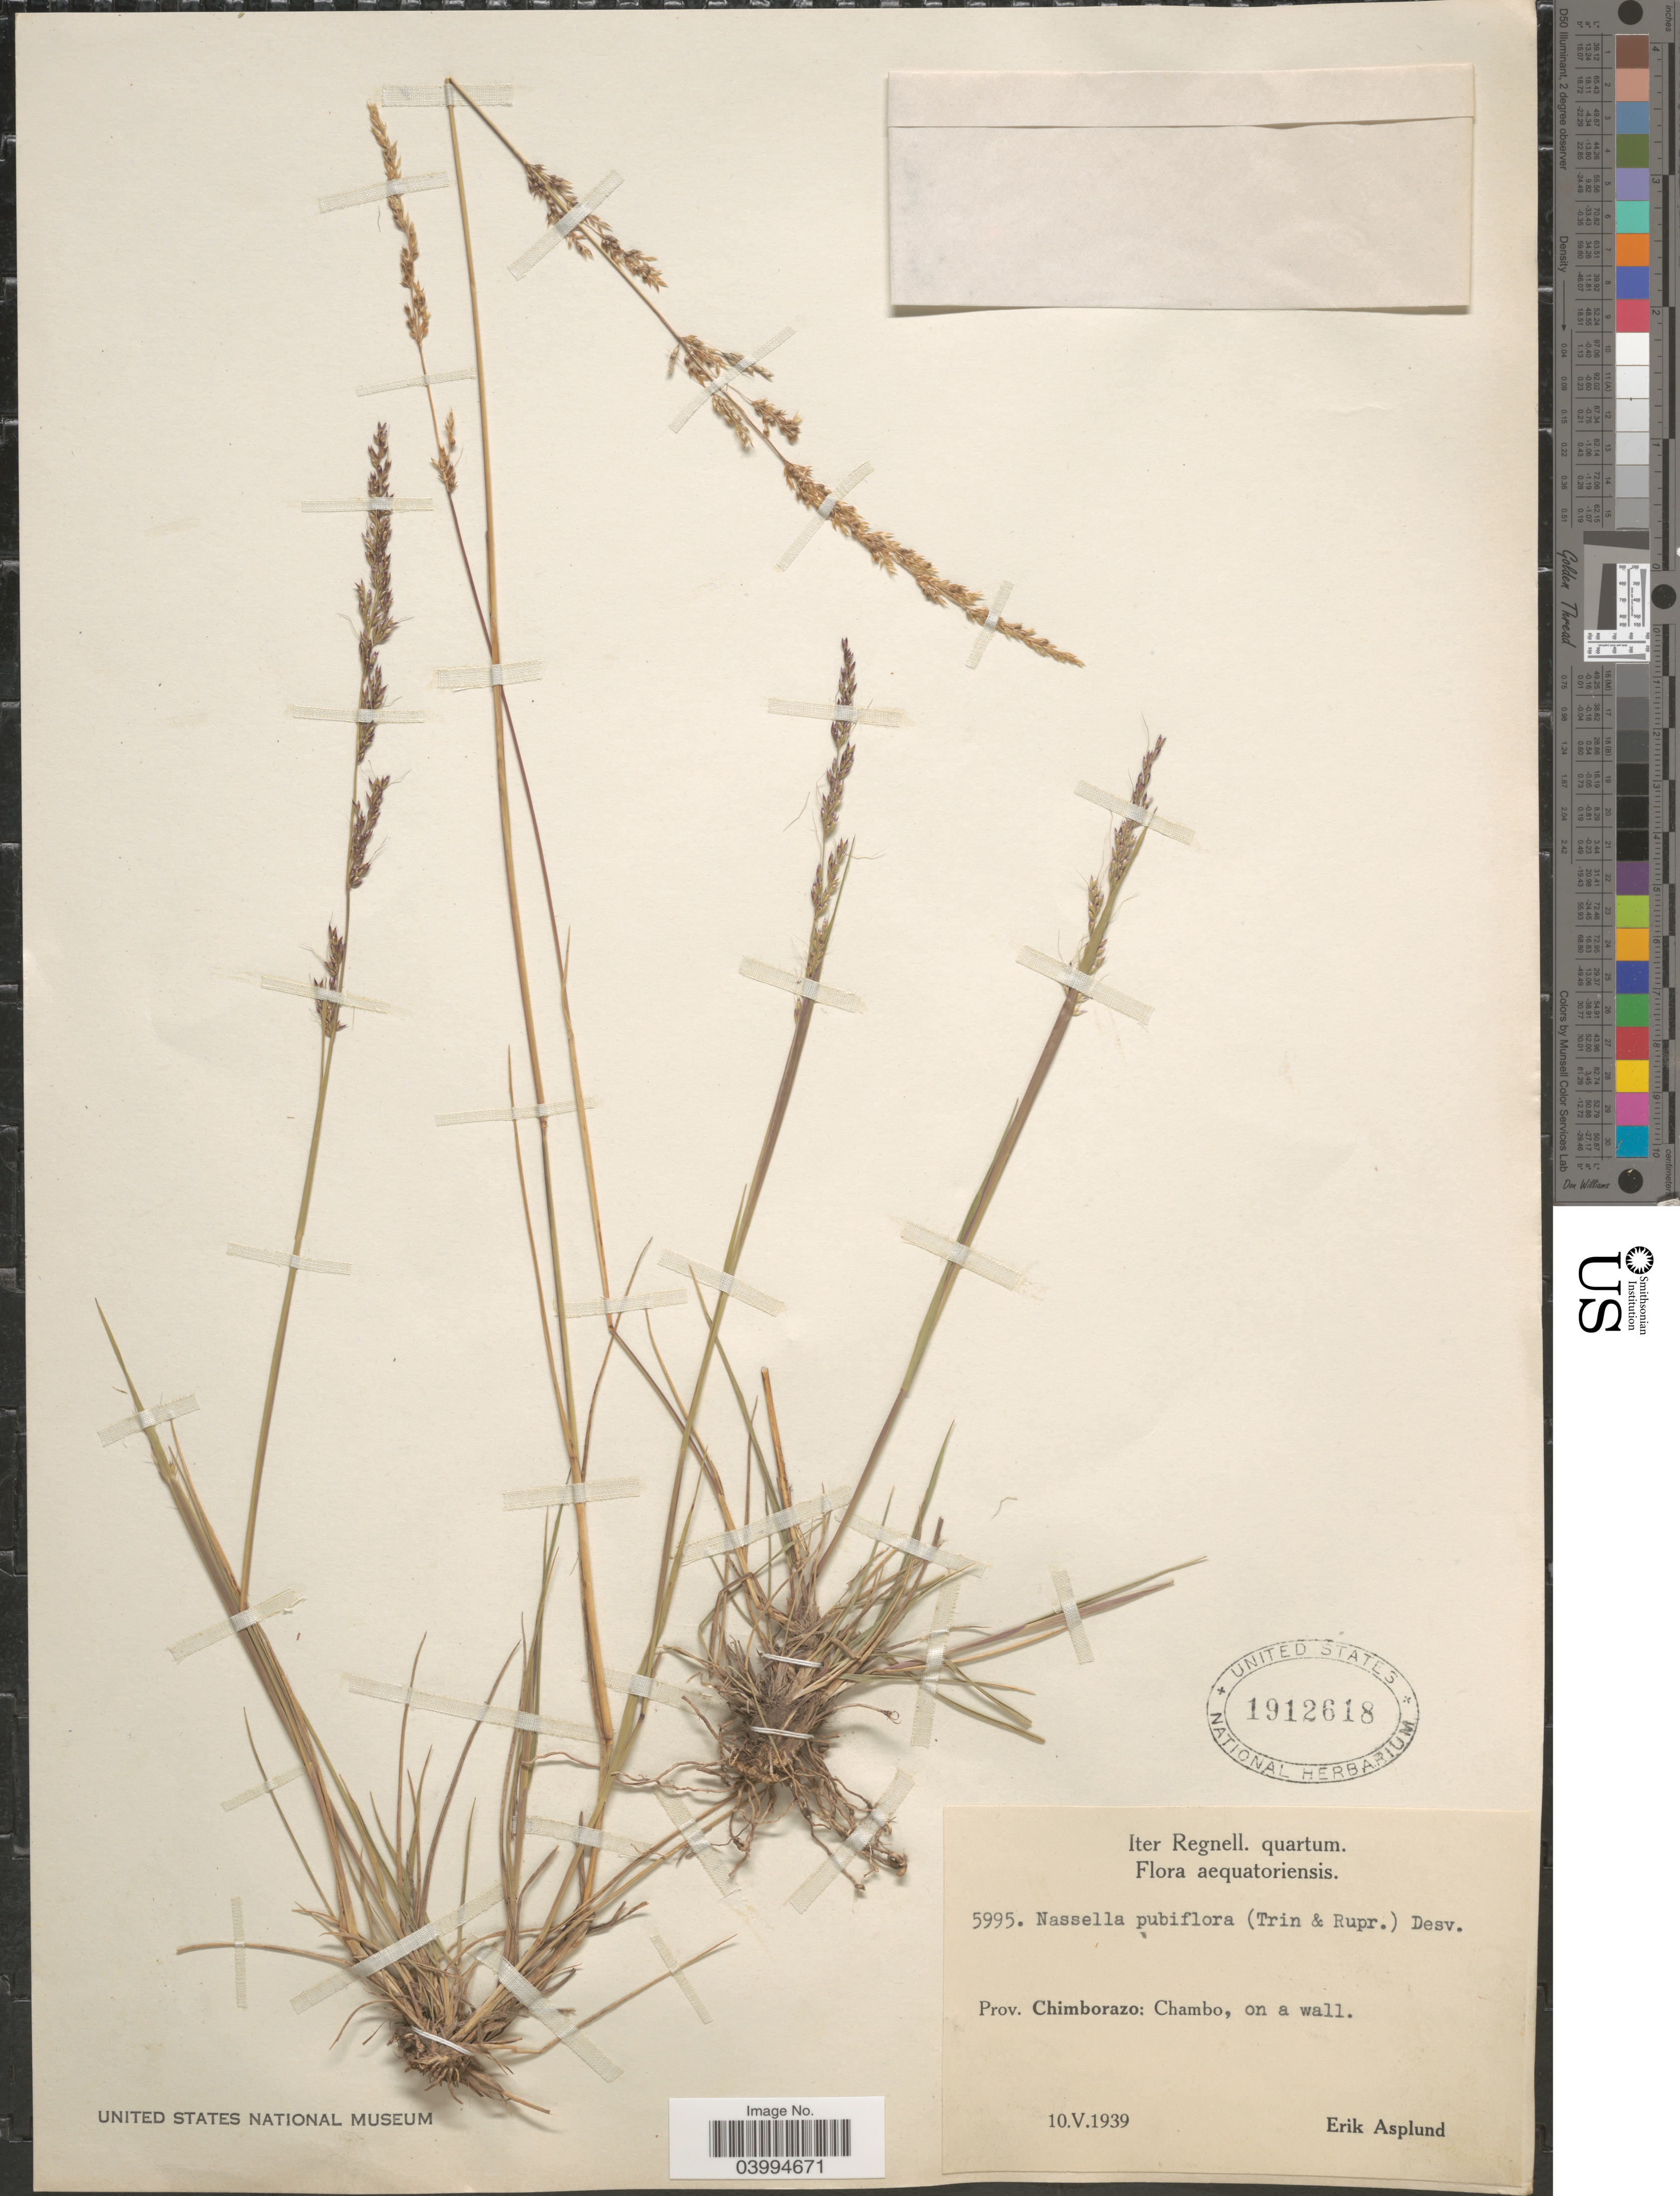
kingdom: Plantae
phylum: Tracheophyta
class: Liliopsida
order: Poales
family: Poaceae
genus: Nassella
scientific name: Nassella pubiflora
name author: (Trin. & Rupr.) É. Desv.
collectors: E. Asplund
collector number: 5995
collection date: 1939-05-10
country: Ecuador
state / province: Chimborazo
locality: Chambo, on a wall.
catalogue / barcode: US 1912618